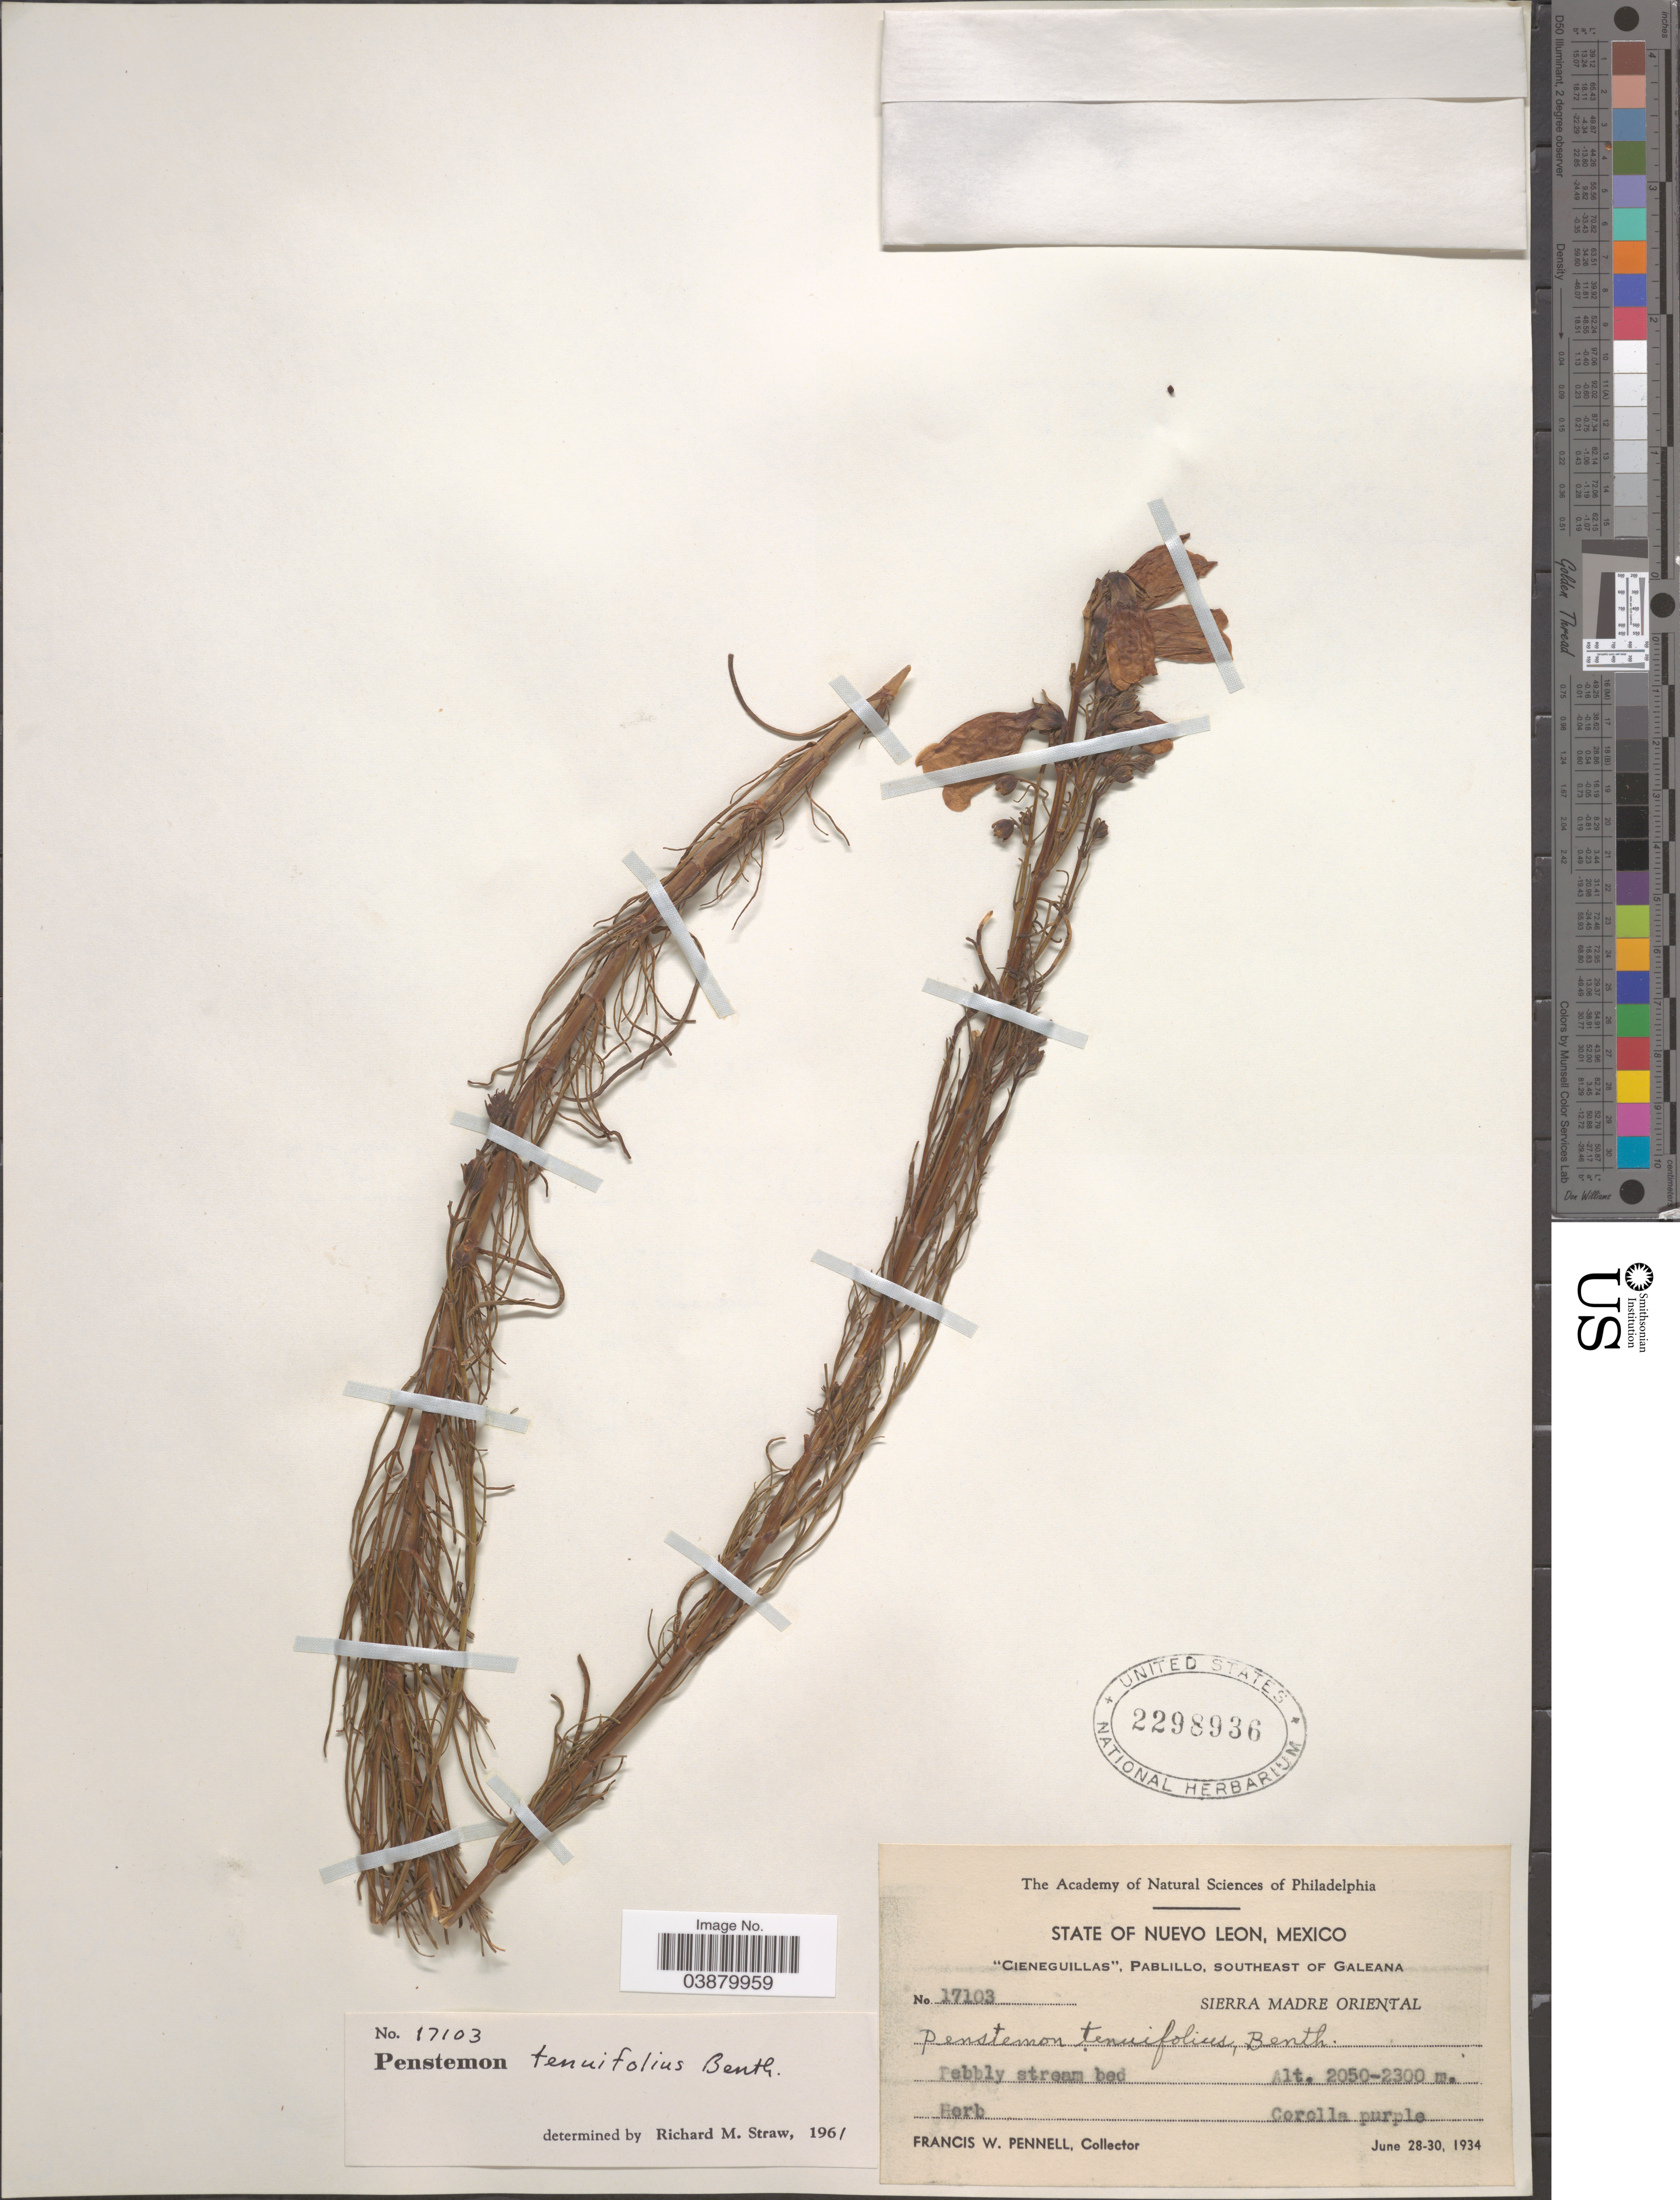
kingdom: Plantae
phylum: Tracheophyta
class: Magnoliopsida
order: Lamiales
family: Plantaginaceae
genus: Penstemon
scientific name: Penstemon tenuifolius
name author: Benth.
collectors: F. W. Pennell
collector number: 17103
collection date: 1934-06-28/1934-06-30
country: Mexico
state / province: Nuevo León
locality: Cieneguillas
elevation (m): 2050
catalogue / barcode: US 2298936